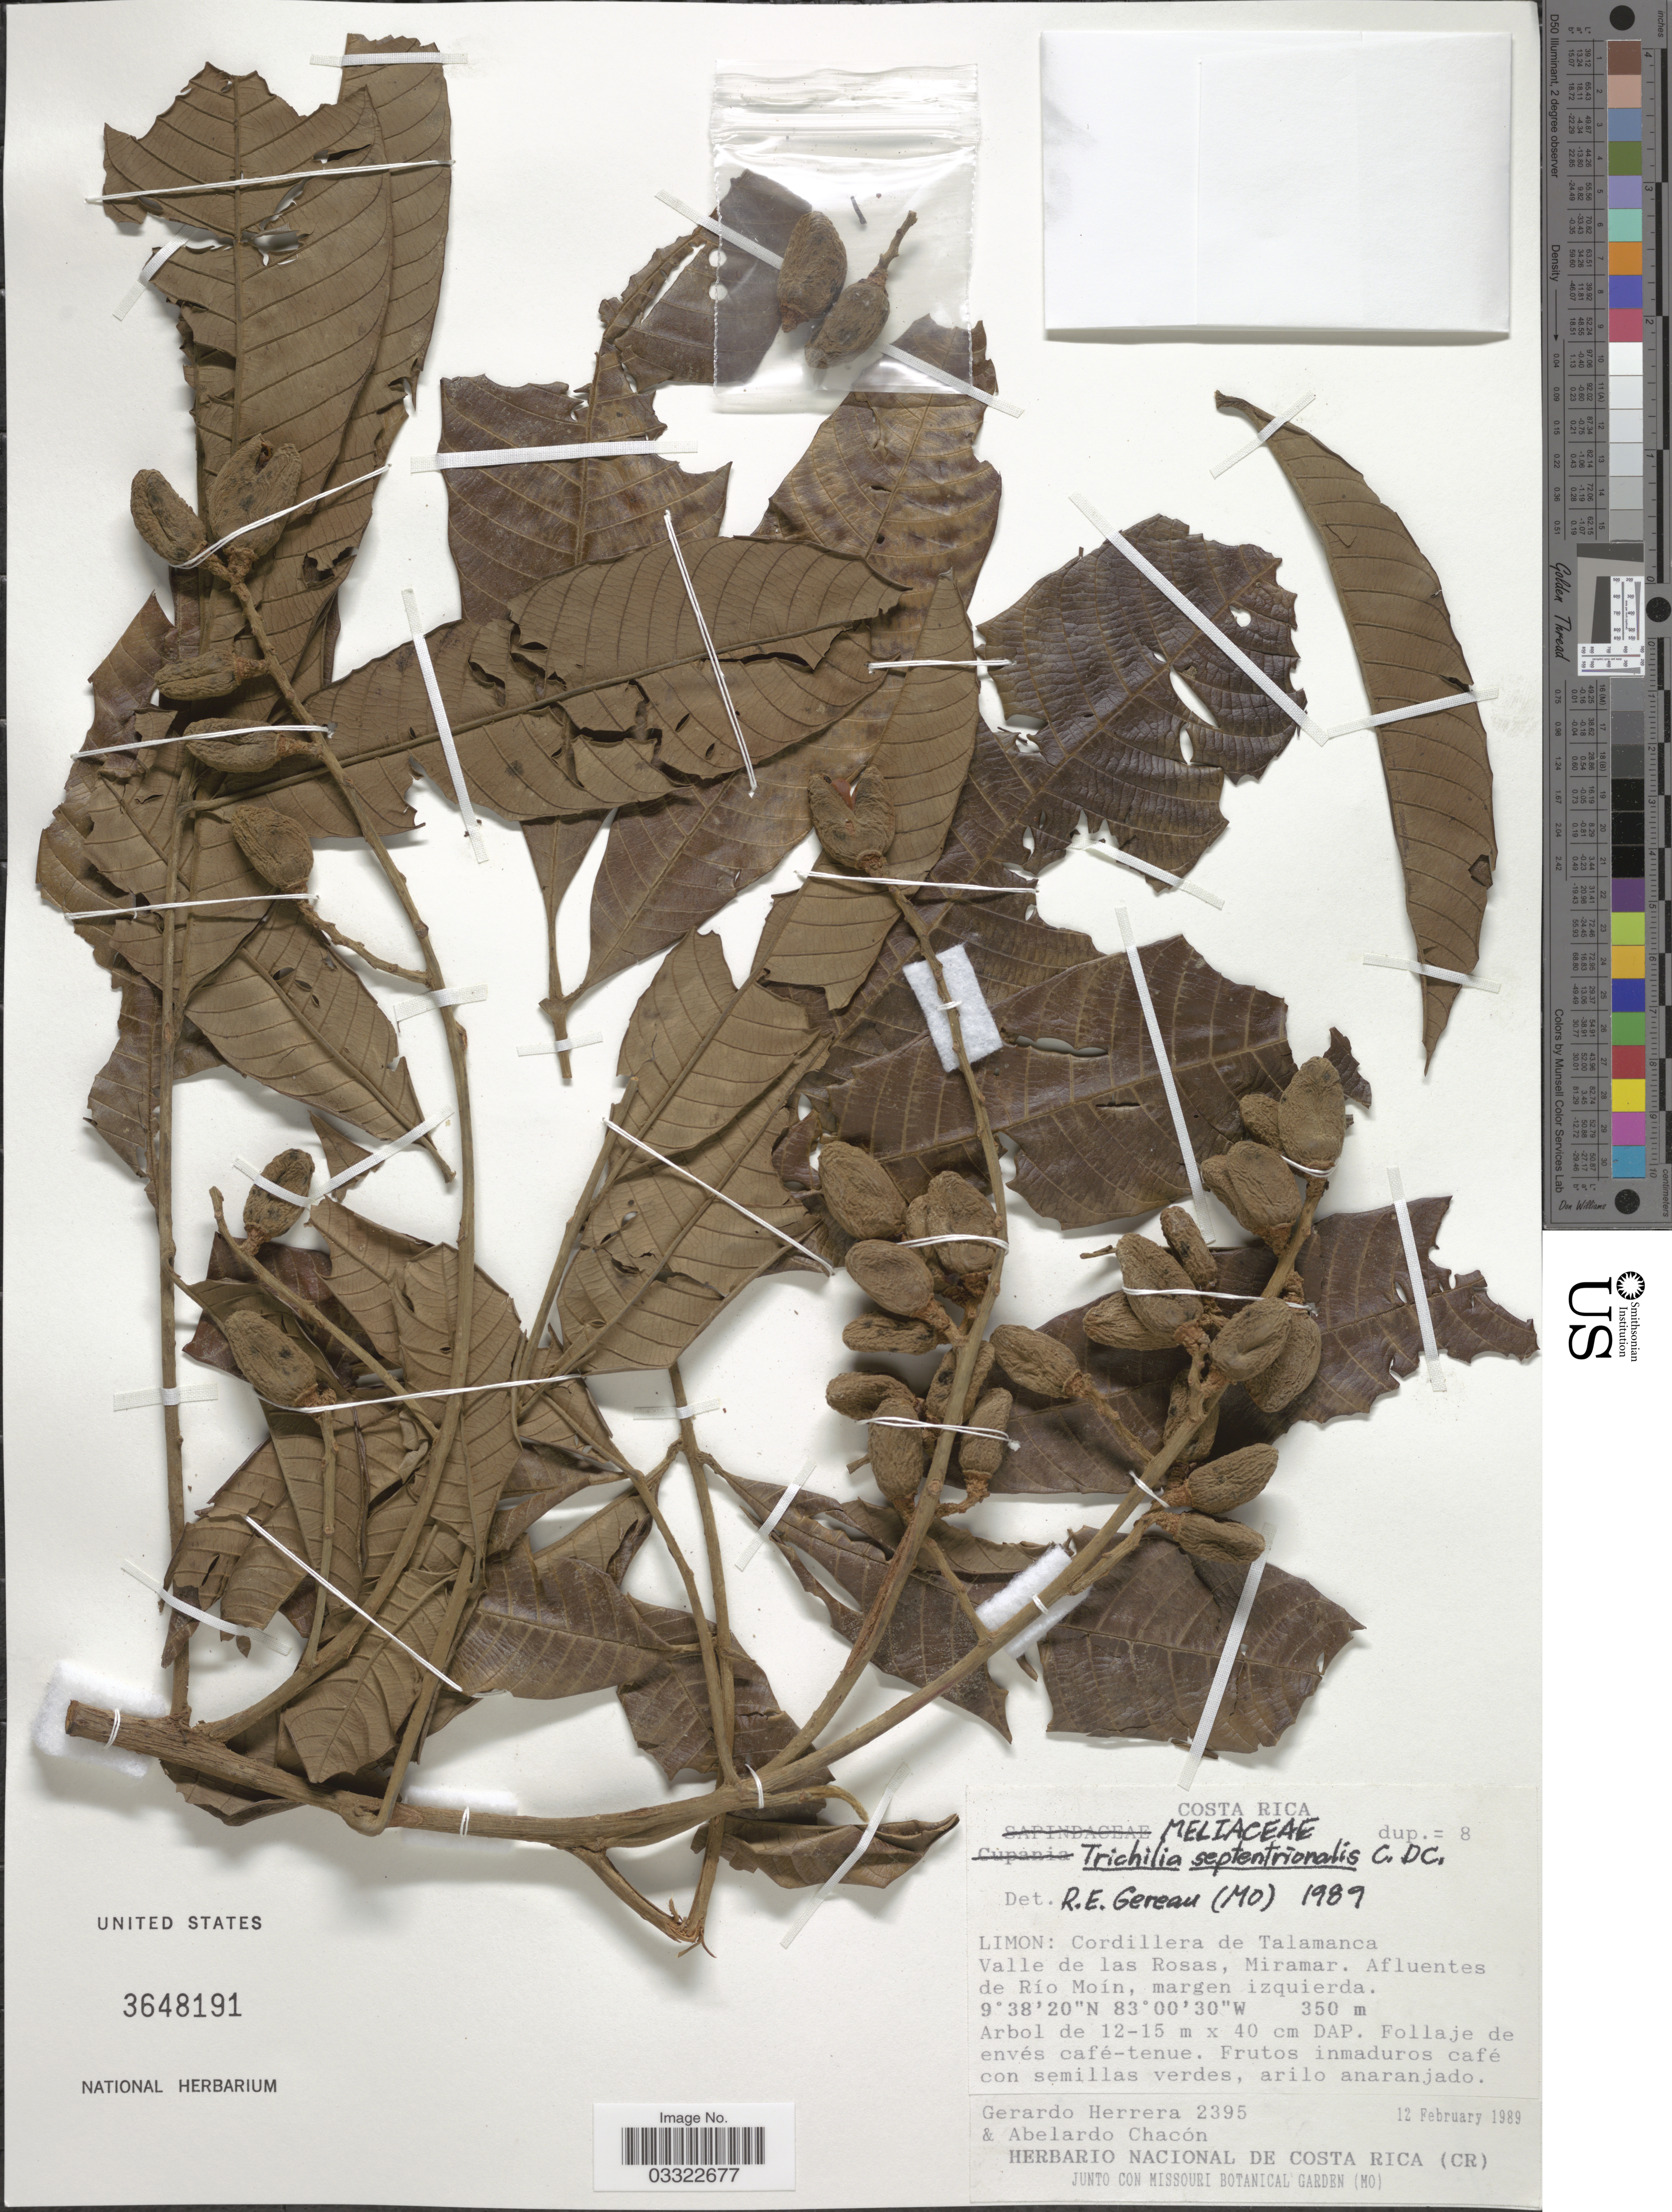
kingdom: Plantae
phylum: Tracheophyta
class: Magnoliopsida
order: Sapindales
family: Meliaceae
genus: Trichilia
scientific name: Trichilia septentrionalis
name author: C. DC.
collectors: G. Herrera & A. Chacon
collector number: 2395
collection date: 1989-02-12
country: Costa Rica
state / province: Limón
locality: Cordillera de Talamanca. Valle de las Rosas, Miramar. Afluentes de Río Molin, margen izquierda.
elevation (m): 350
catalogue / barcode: US 3648191